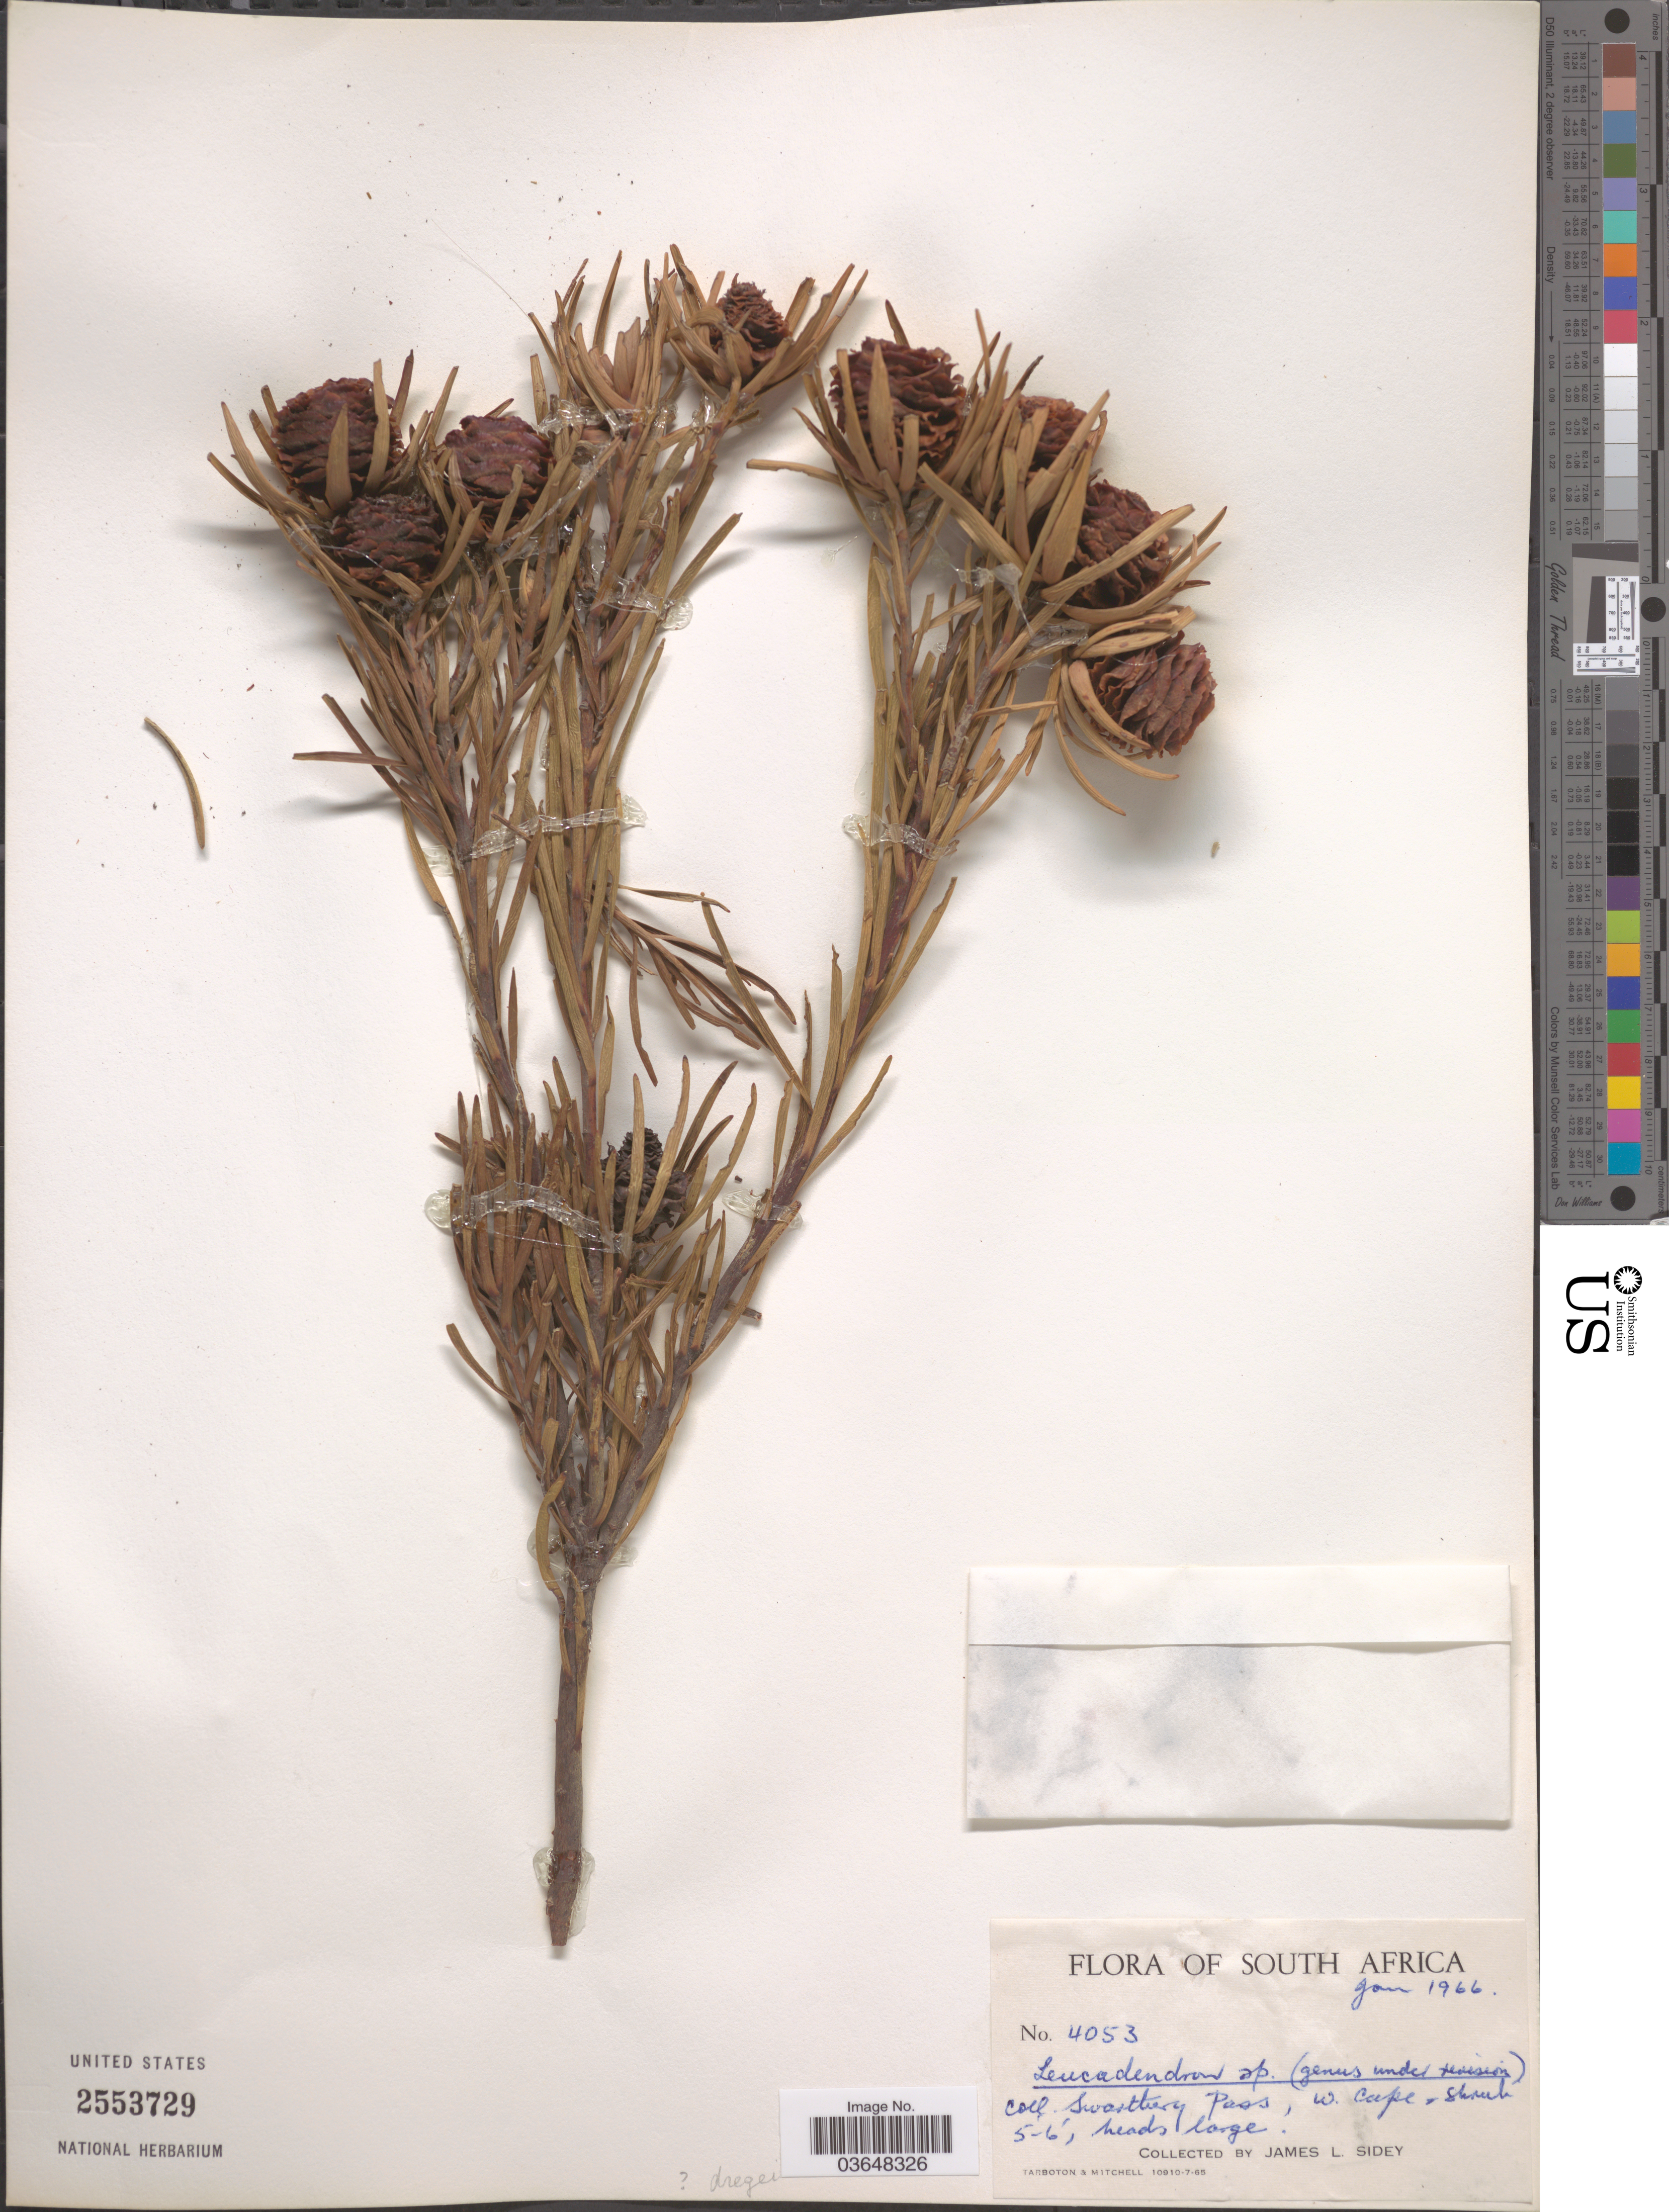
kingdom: Plantae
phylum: Tracheophyta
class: Magnoliopsida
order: Proteales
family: Proteaceae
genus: Leucadendron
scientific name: Leucadendron sp.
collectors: J. L. Sidey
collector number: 4053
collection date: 1966-01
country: South Africa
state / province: Western Cape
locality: Swartberg Pass, W. Cape.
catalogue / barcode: US 2553729